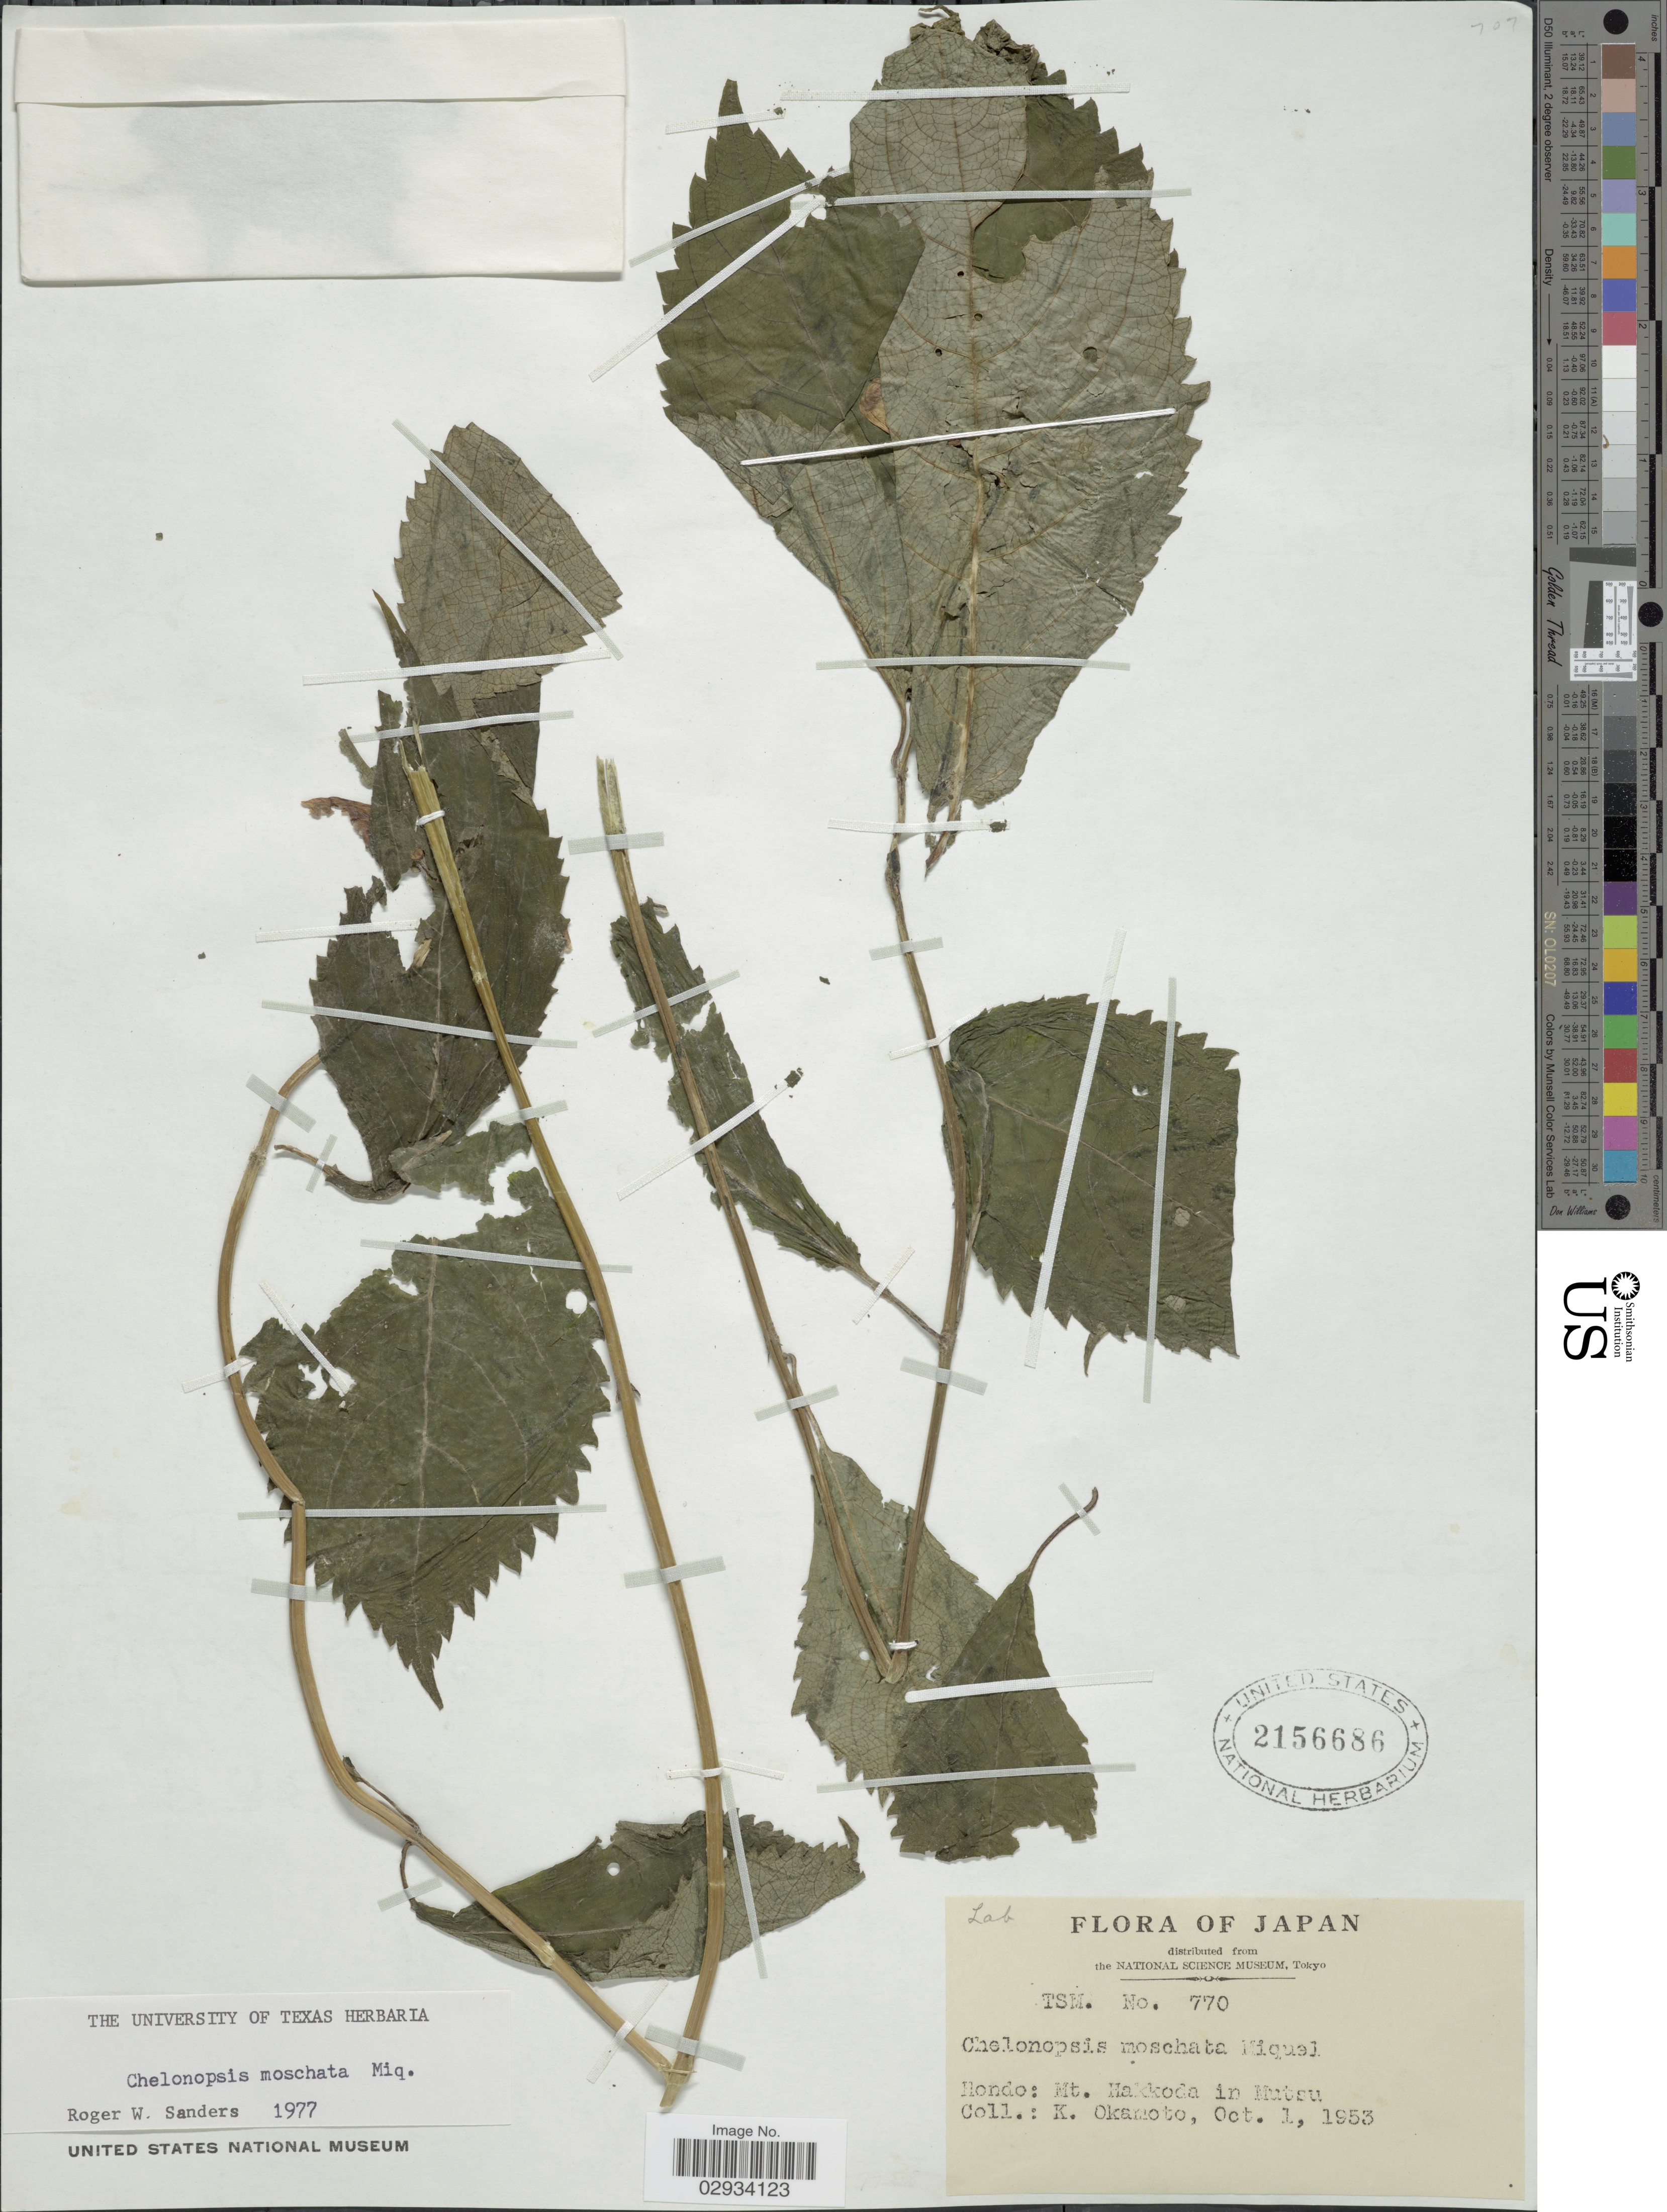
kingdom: Plantae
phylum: Tracheophyta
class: Magnoliopsida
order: Lamiales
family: Lamiaceae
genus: Chelonopsis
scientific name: Chelonopsis moschata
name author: Miq.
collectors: K. Okamoto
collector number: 770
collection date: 1953-10-01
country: Japan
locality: Hondo: Mt. Hakkoda in Mutsu.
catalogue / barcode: US 2156686